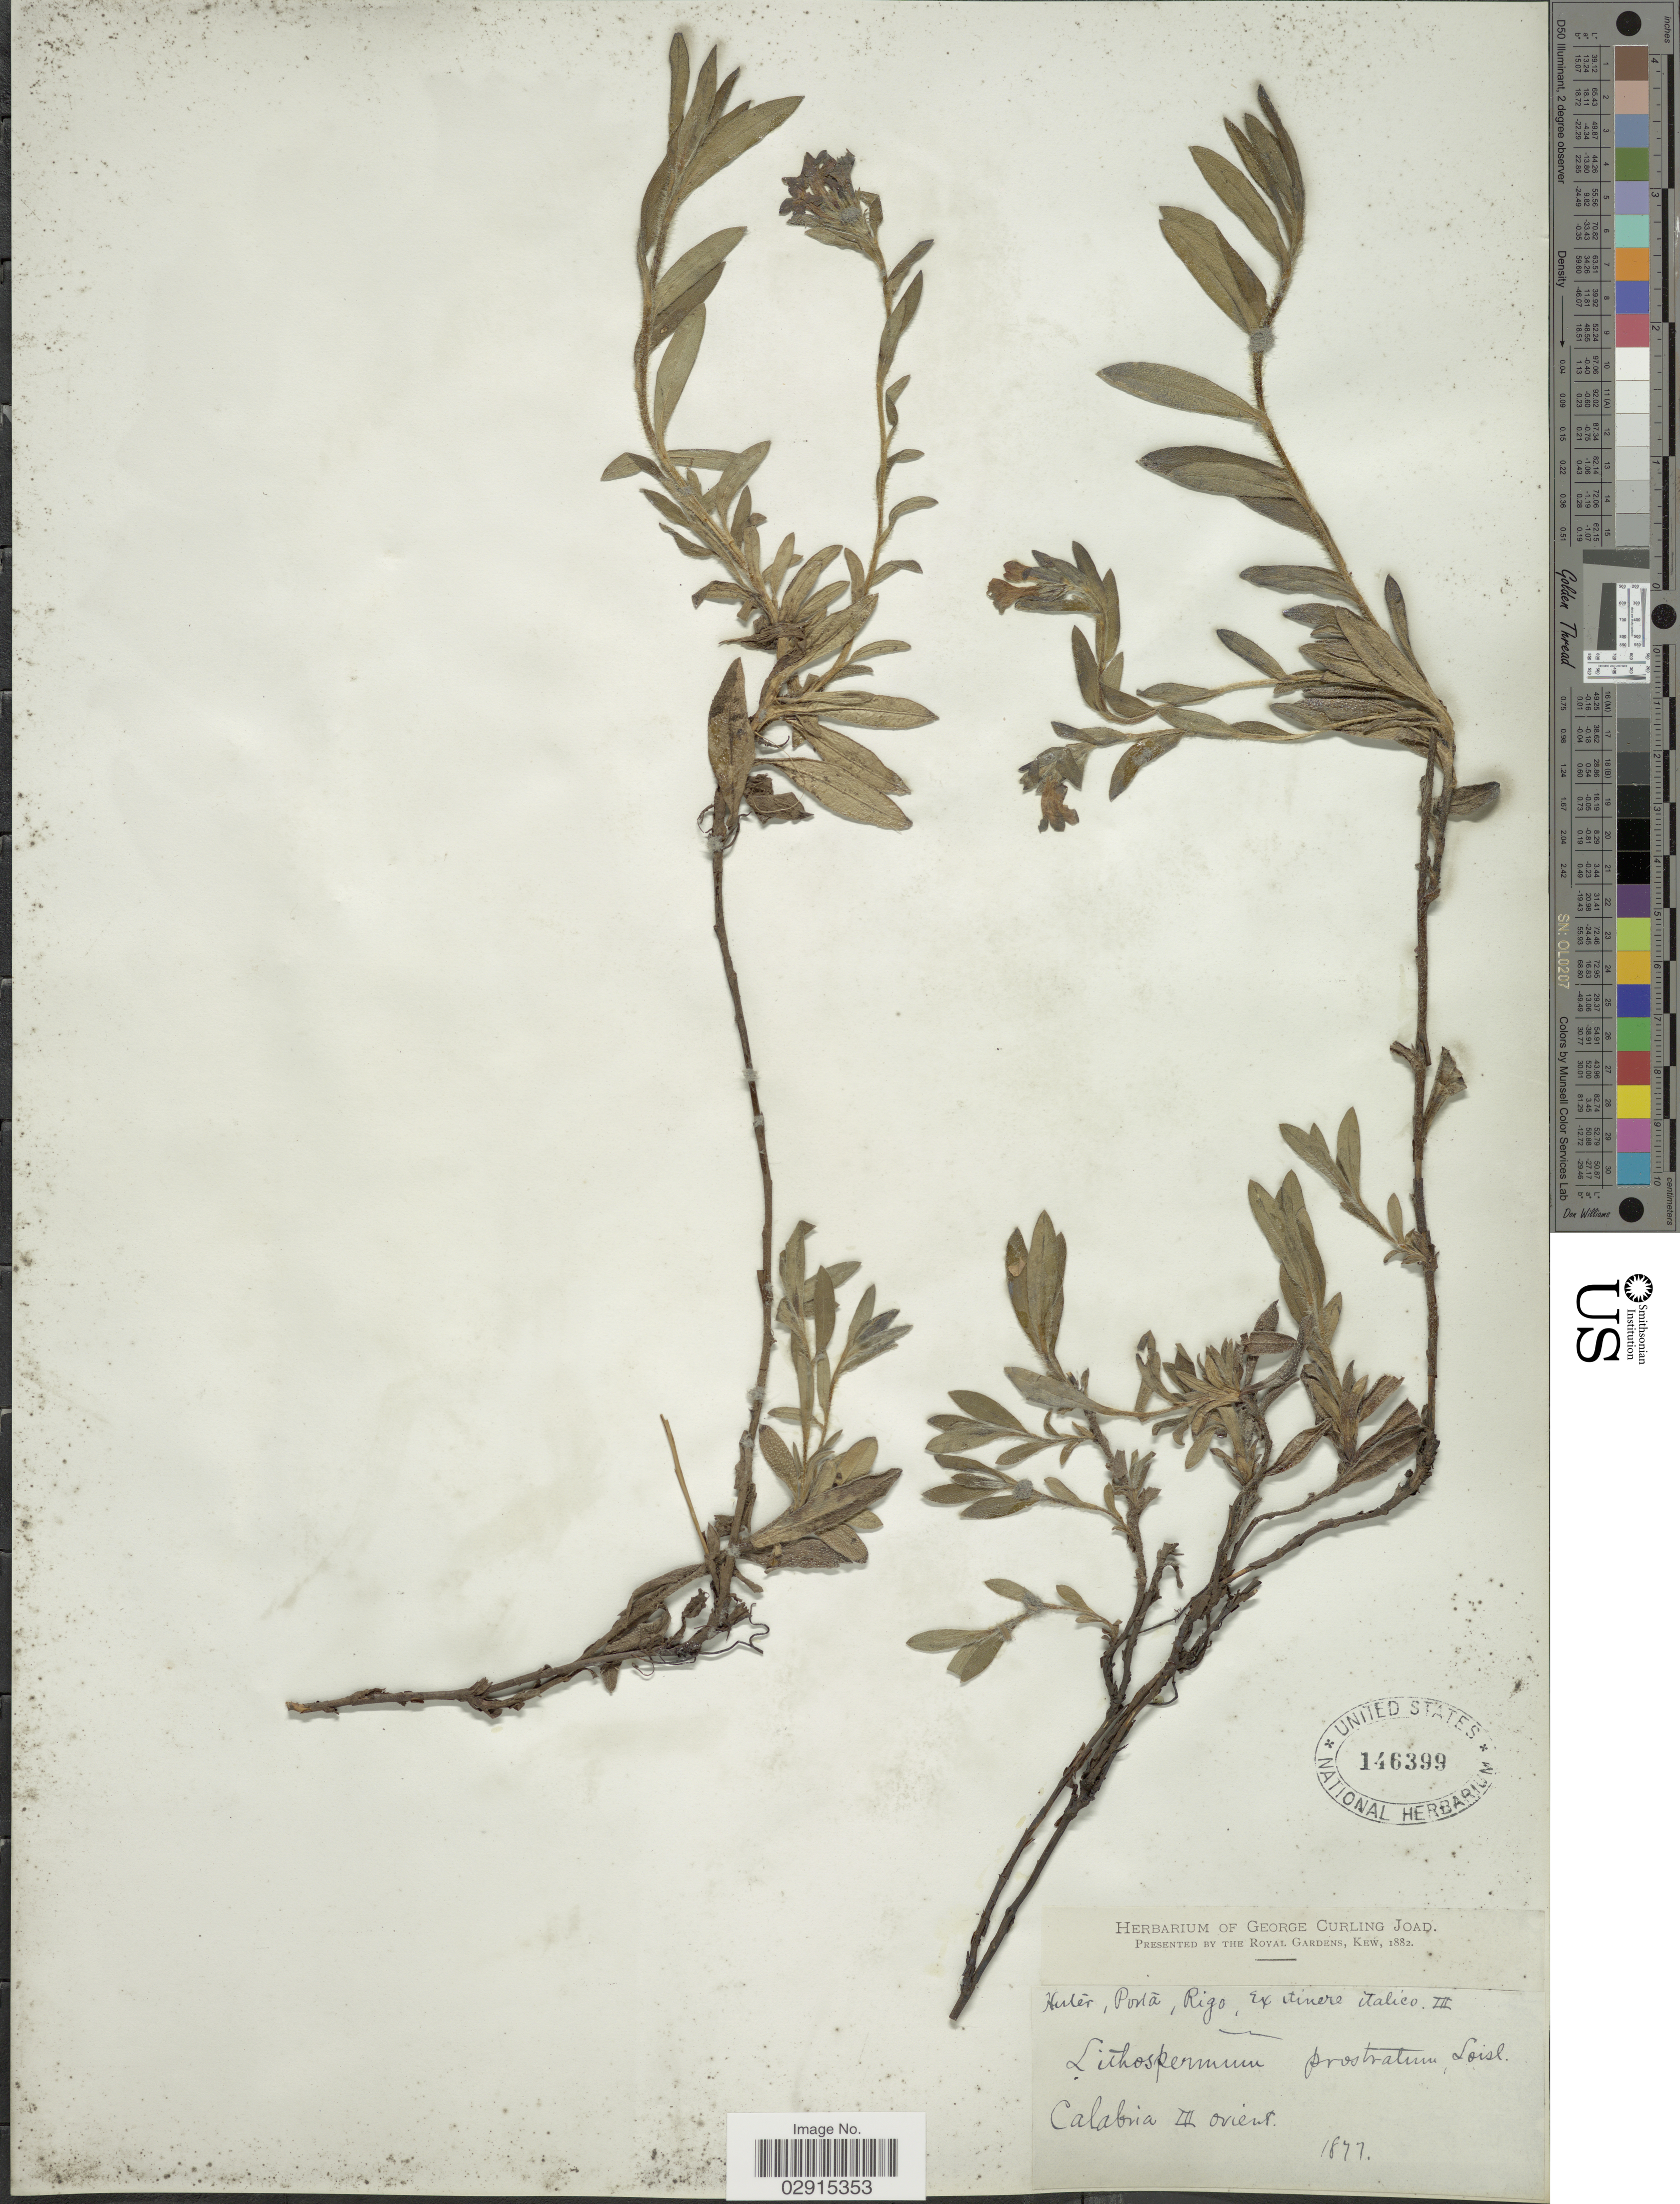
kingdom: Plantae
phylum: Tracheophyta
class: Magnoliopsida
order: Boraginales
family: Boraginaceae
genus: Lithospermum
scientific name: Lithospermum prostratum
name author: Loisel.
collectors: Huler, -- Porta & -- Rigo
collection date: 1877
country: Italy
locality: Calabria 3 orient. Italico.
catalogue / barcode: US 146399